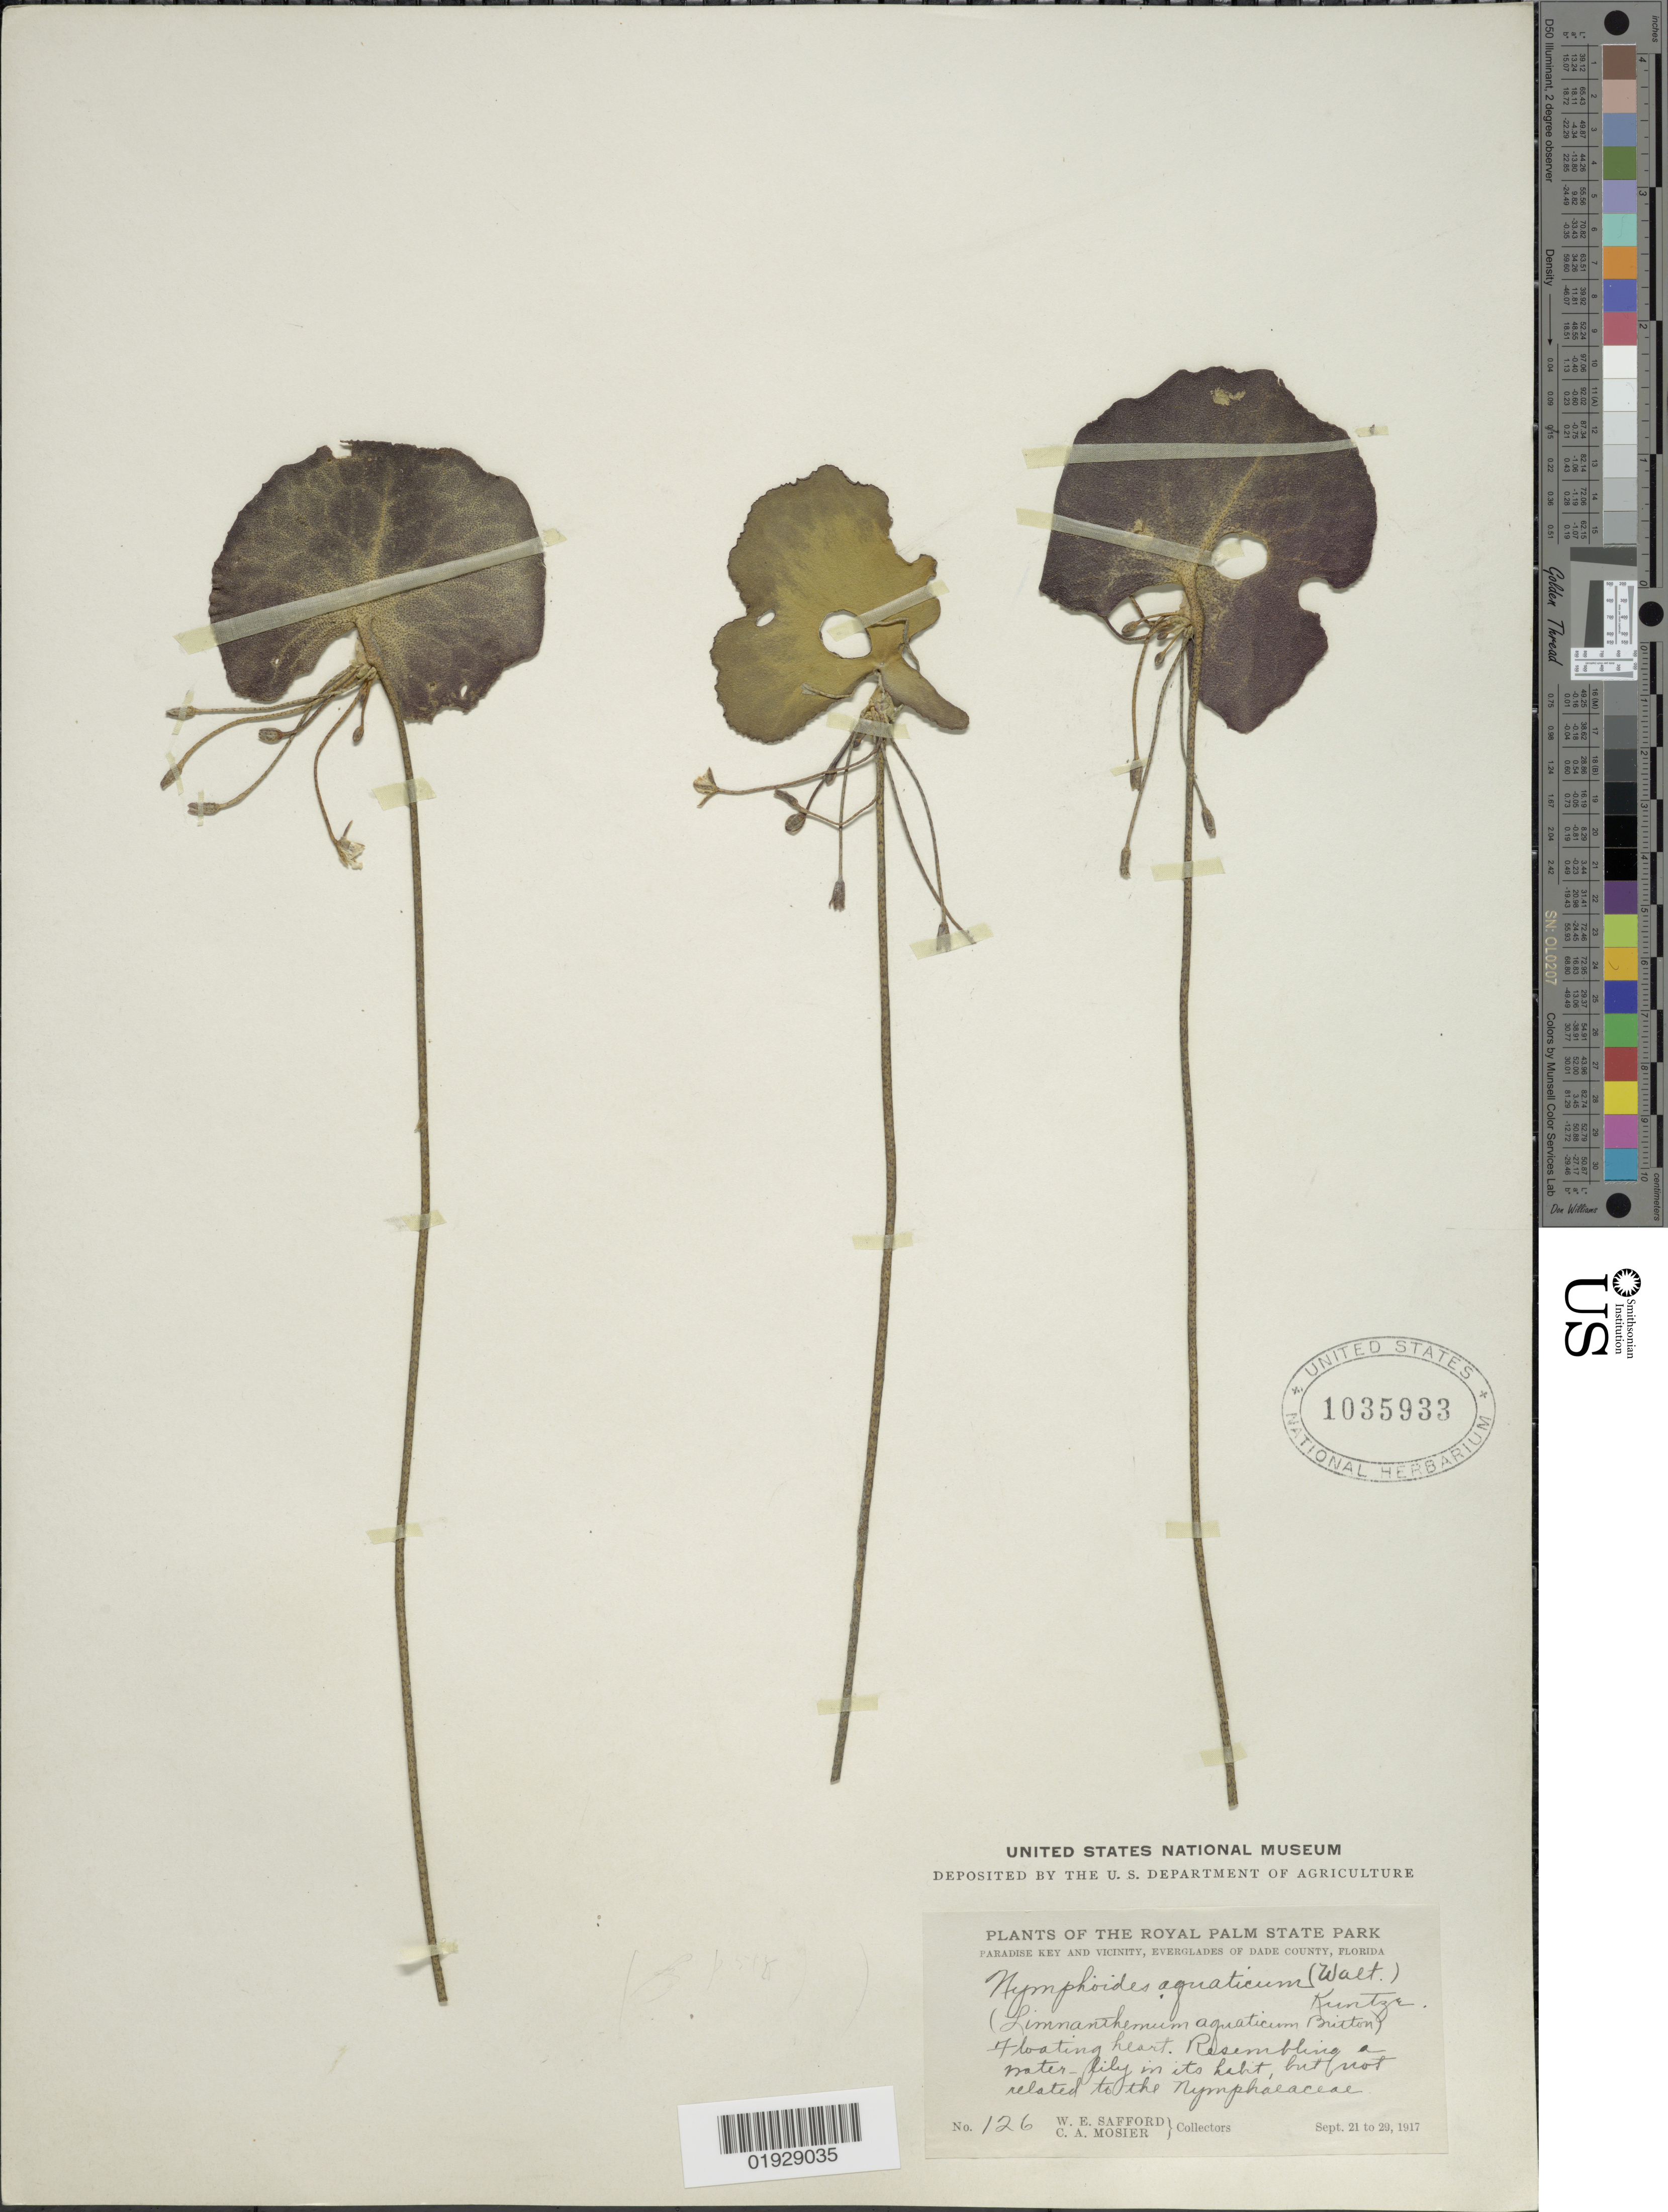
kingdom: Plantae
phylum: Tracheophyta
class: Magnoliopsida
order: Asterales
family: Menyanthaceae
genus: Nymphoides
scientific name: Nymphoides aquatica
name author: (J.F. Gmel.) Kuntze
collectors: W. E. Safford & C. A. Mosier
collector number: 126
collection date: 1917-09-21/1917-09-29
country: United States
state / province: Florida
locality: The Royal Palm State Park, Paradise Key and Vicinity, Everglades of Dade County.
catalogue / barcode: US 1035933